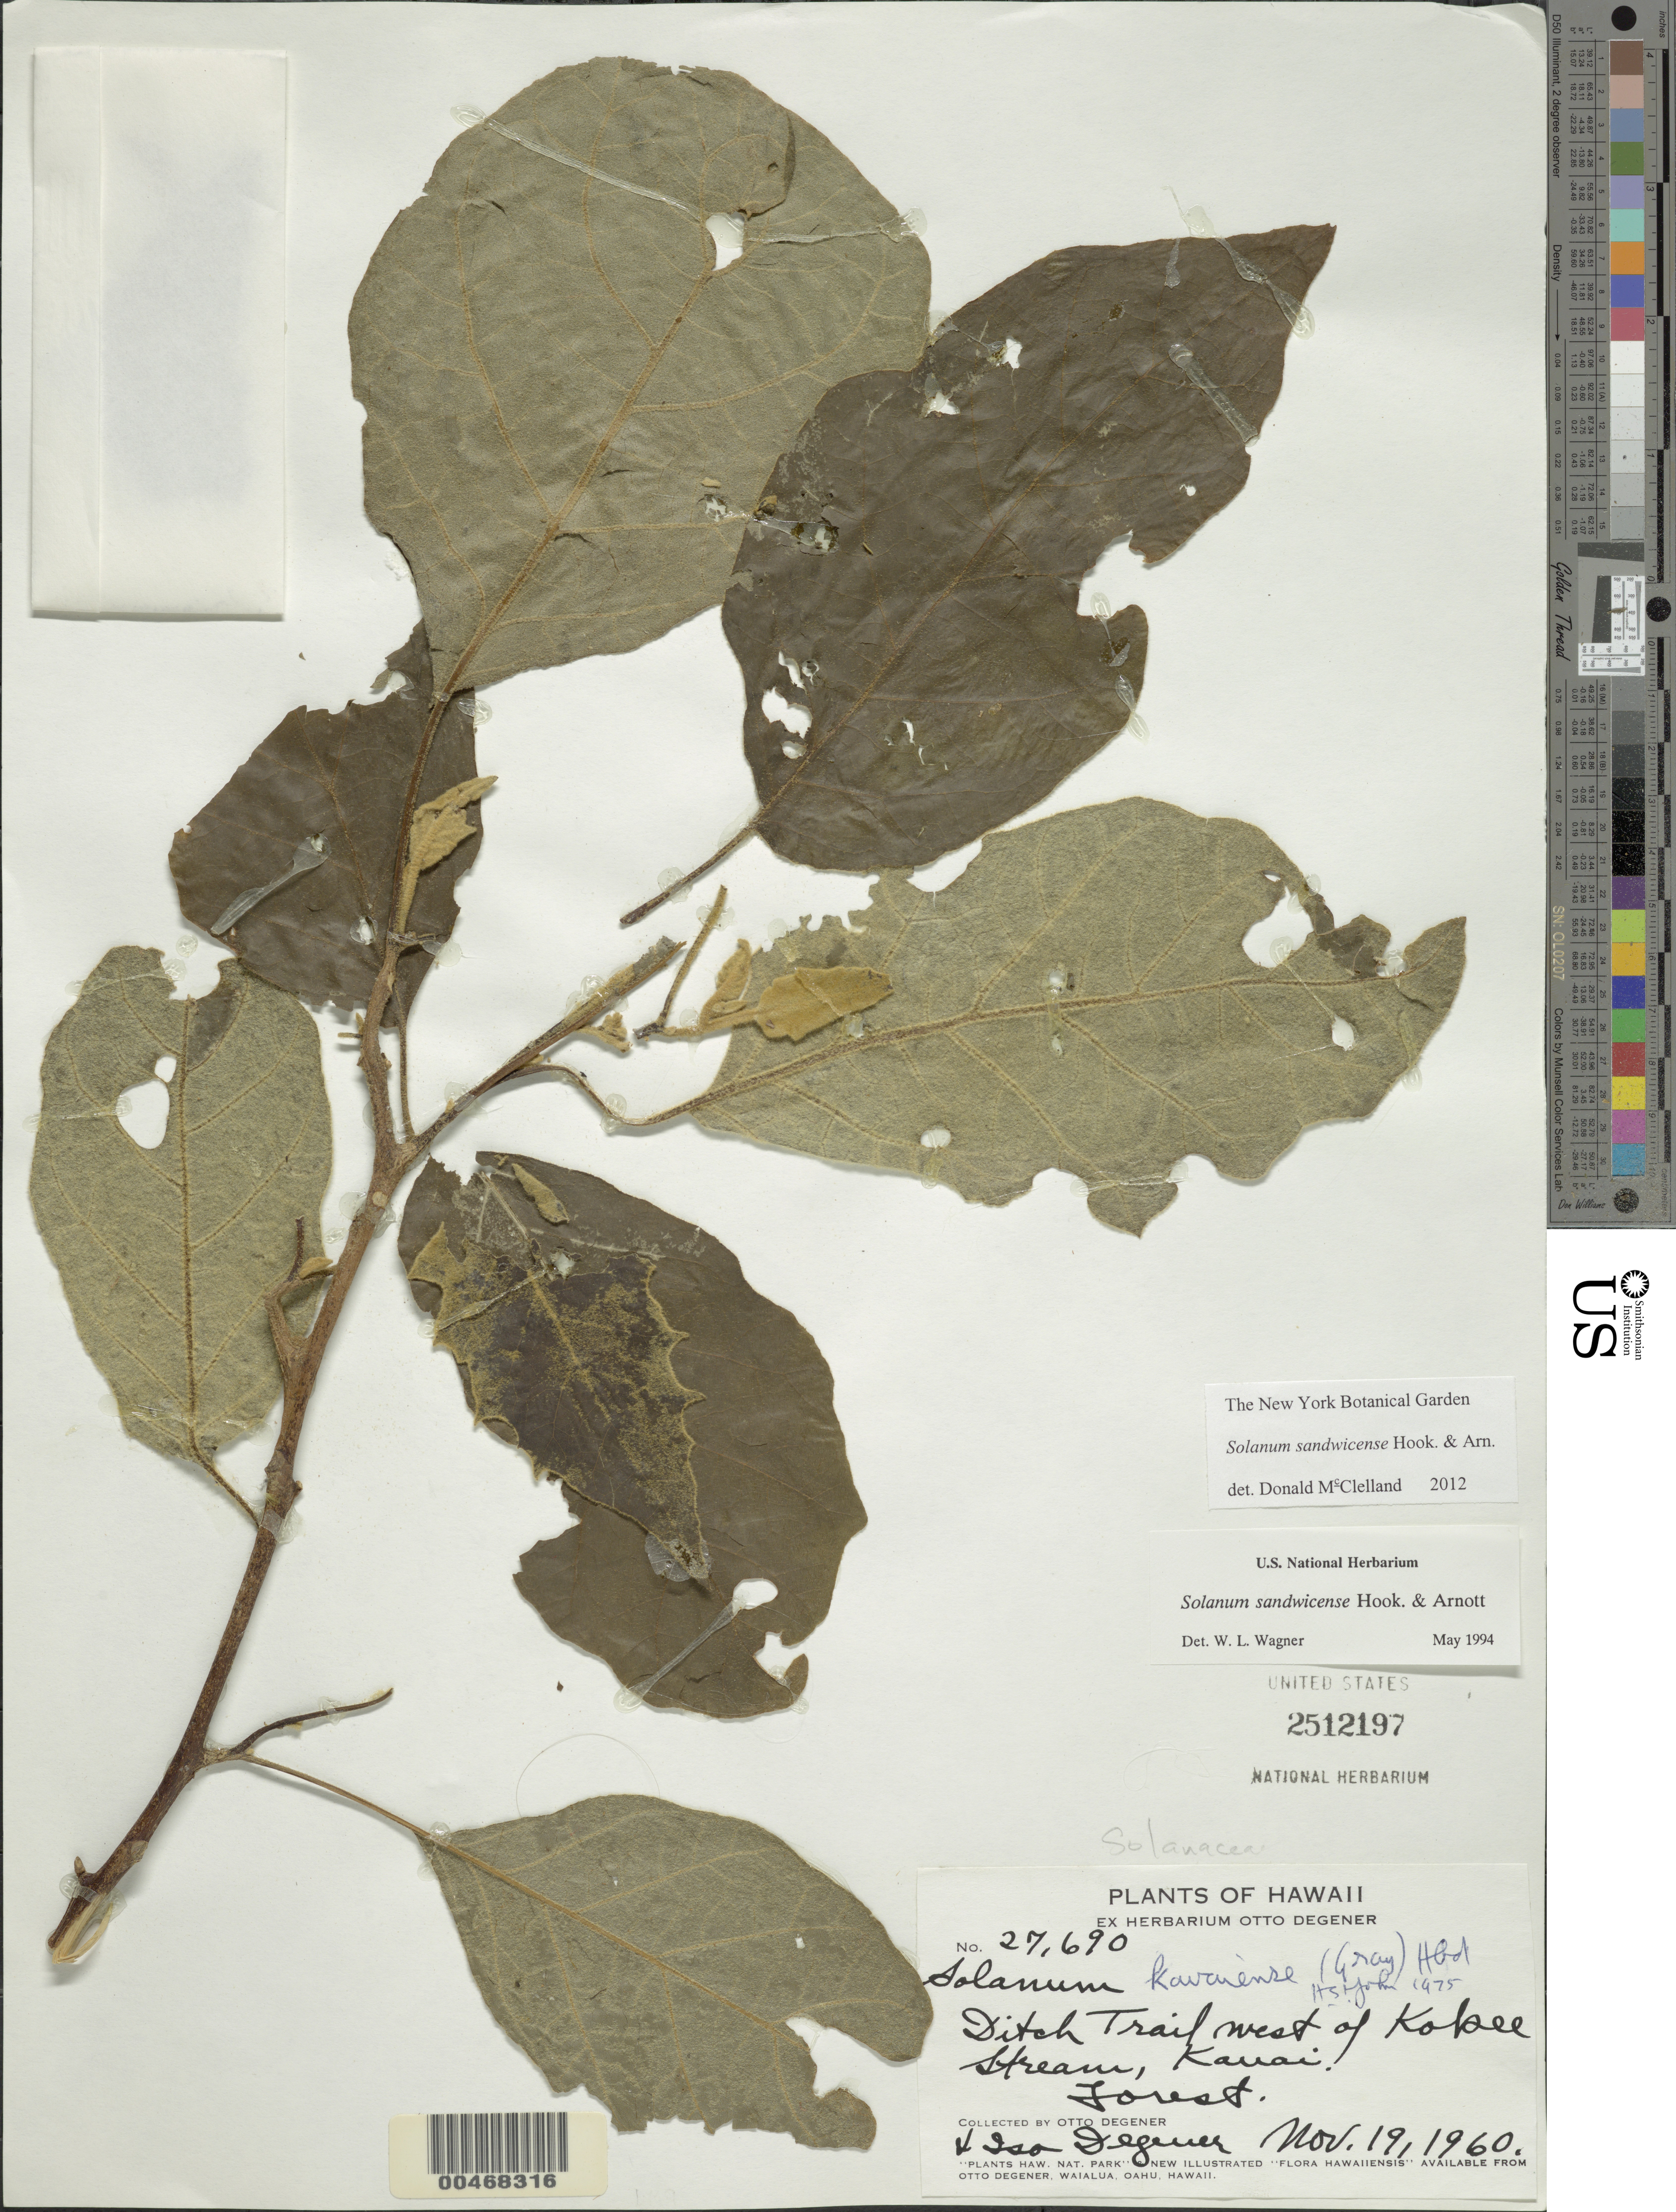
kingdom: Plantae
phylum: Tracheophyta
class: Magnoliopsida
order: Solanales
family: Solanaceae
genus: Solanum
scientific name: Solanum sandwicense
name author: Hook. & Arn.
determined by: Wagner, W. L., (BOT), Smithsonian Institution - National Museum of Natural History (UNITED STATES)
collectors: O. Degener & I. Degener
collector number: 27690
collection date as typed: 19 Nov 1960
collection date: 1960-11-19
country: United States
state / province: Hawaii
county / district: Kauai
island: Kaua'i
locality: Ditch Trail W of Kokee Stream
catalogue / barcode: US 2512197